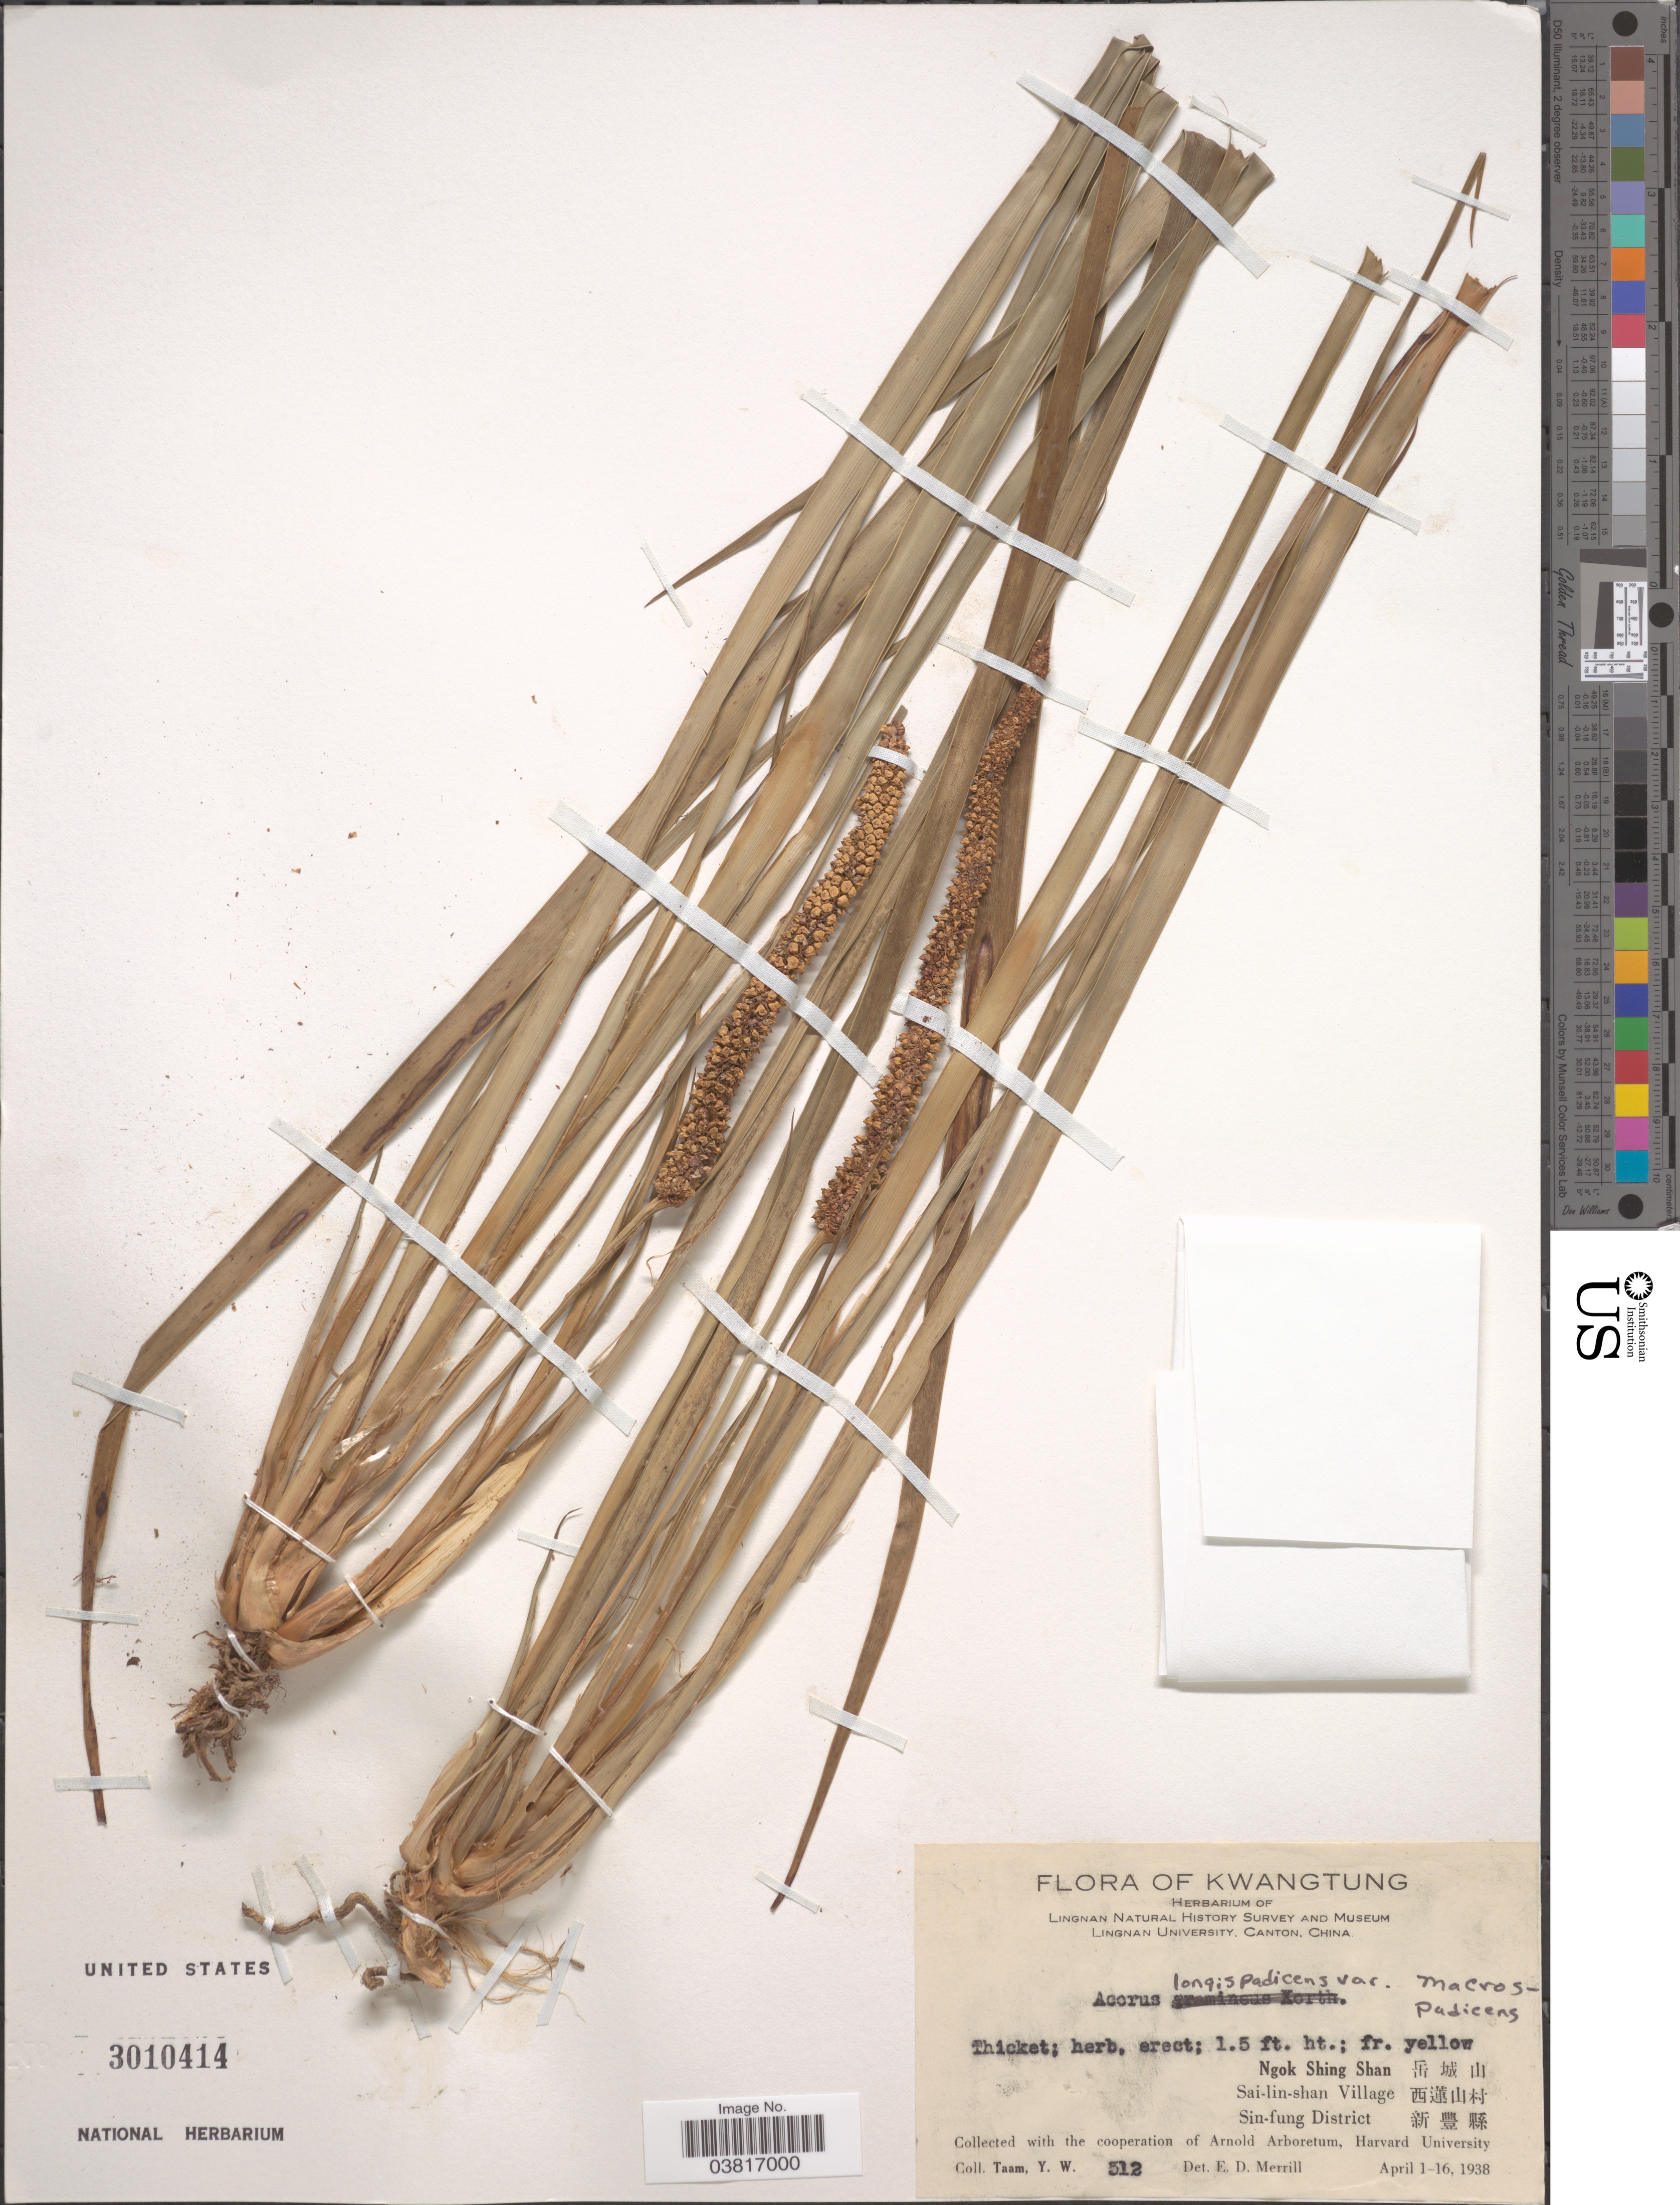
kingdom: Plantae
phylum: Tracheophyta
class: Liliopsida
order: Acorales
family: Acoraceae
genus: Acorus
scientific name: Acorus gramineus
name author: Sol. ex Aiton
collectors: Y. W. Taam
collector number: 512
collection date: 1938-04-01/1938-04-16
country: China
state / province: Guangdong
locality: Kwangtung. Ngok Shing Shan X. Sai-lin-shan Village X. Sin-fung District X.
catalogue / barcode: US 3010414